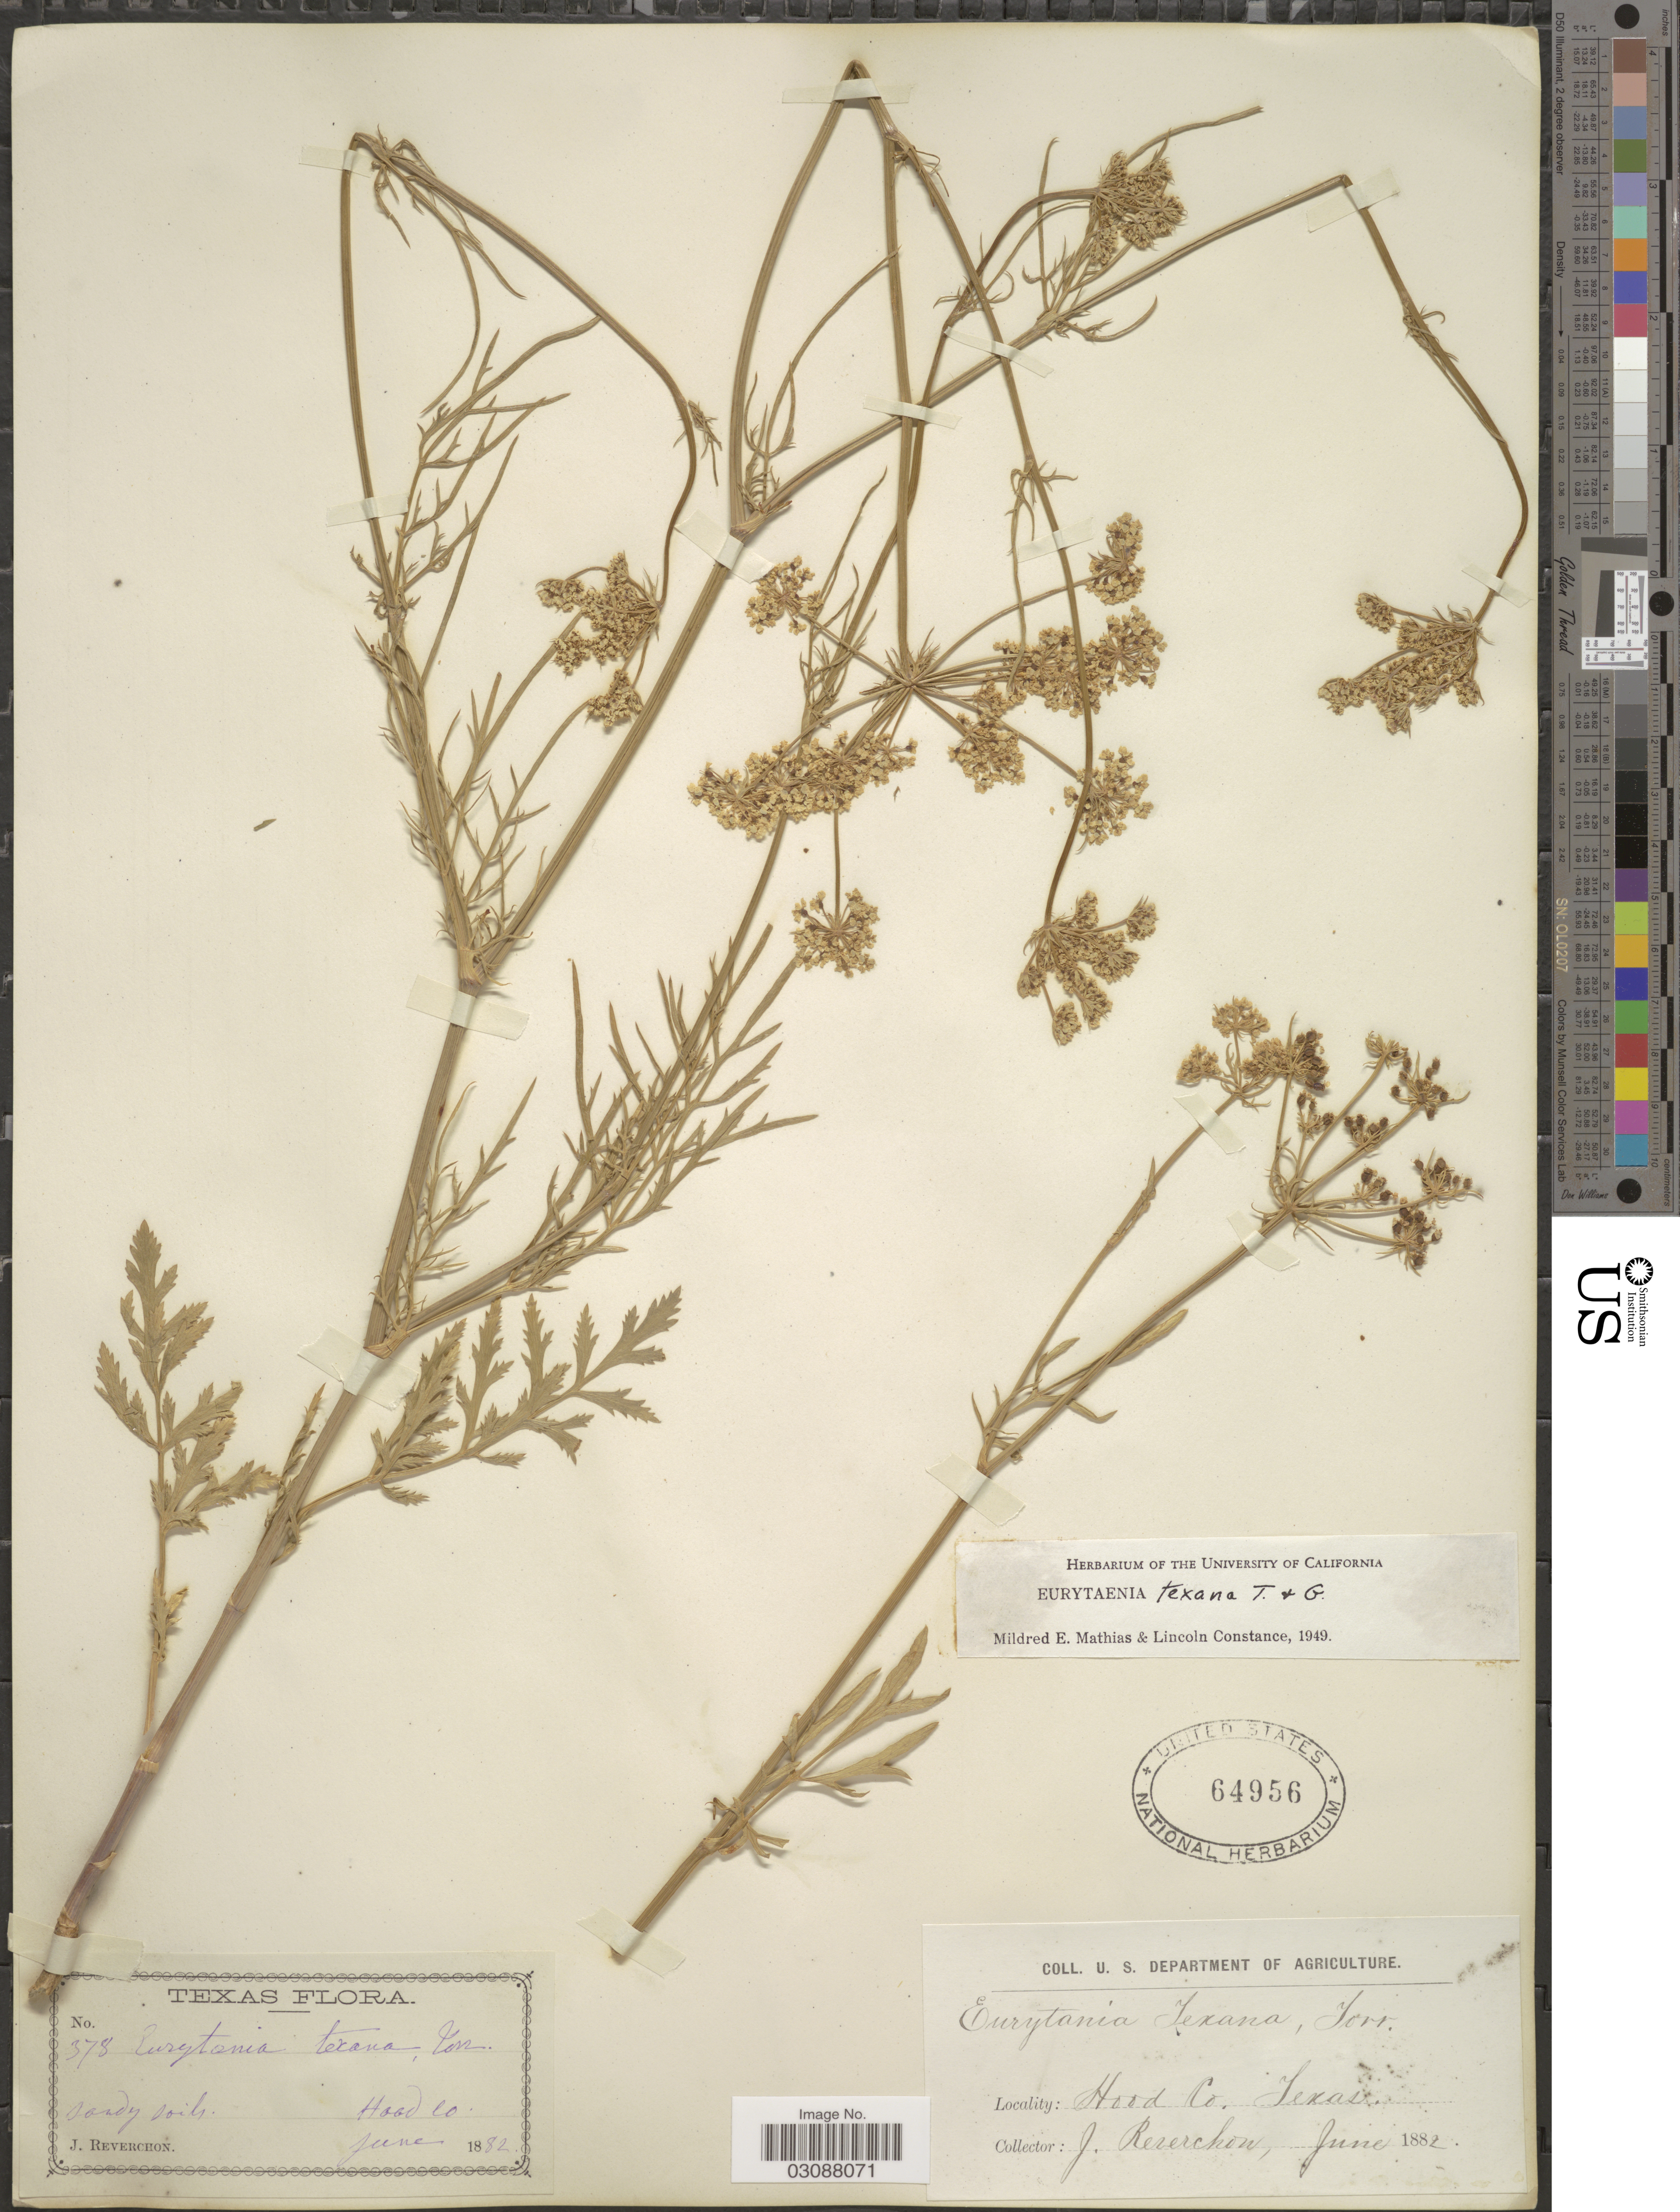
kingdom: Plantae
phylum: Tracheophyta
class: Magnoliopsida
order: Apiales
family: Apiaceae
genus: Eurytaenia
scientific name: Eurytaenia texana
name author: Torr. & A. Gray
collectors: J. Reverchon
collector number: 378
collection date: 1882-06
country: United States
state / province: Texas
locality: Sandy soils. Hood Co.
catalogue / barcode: US 64956